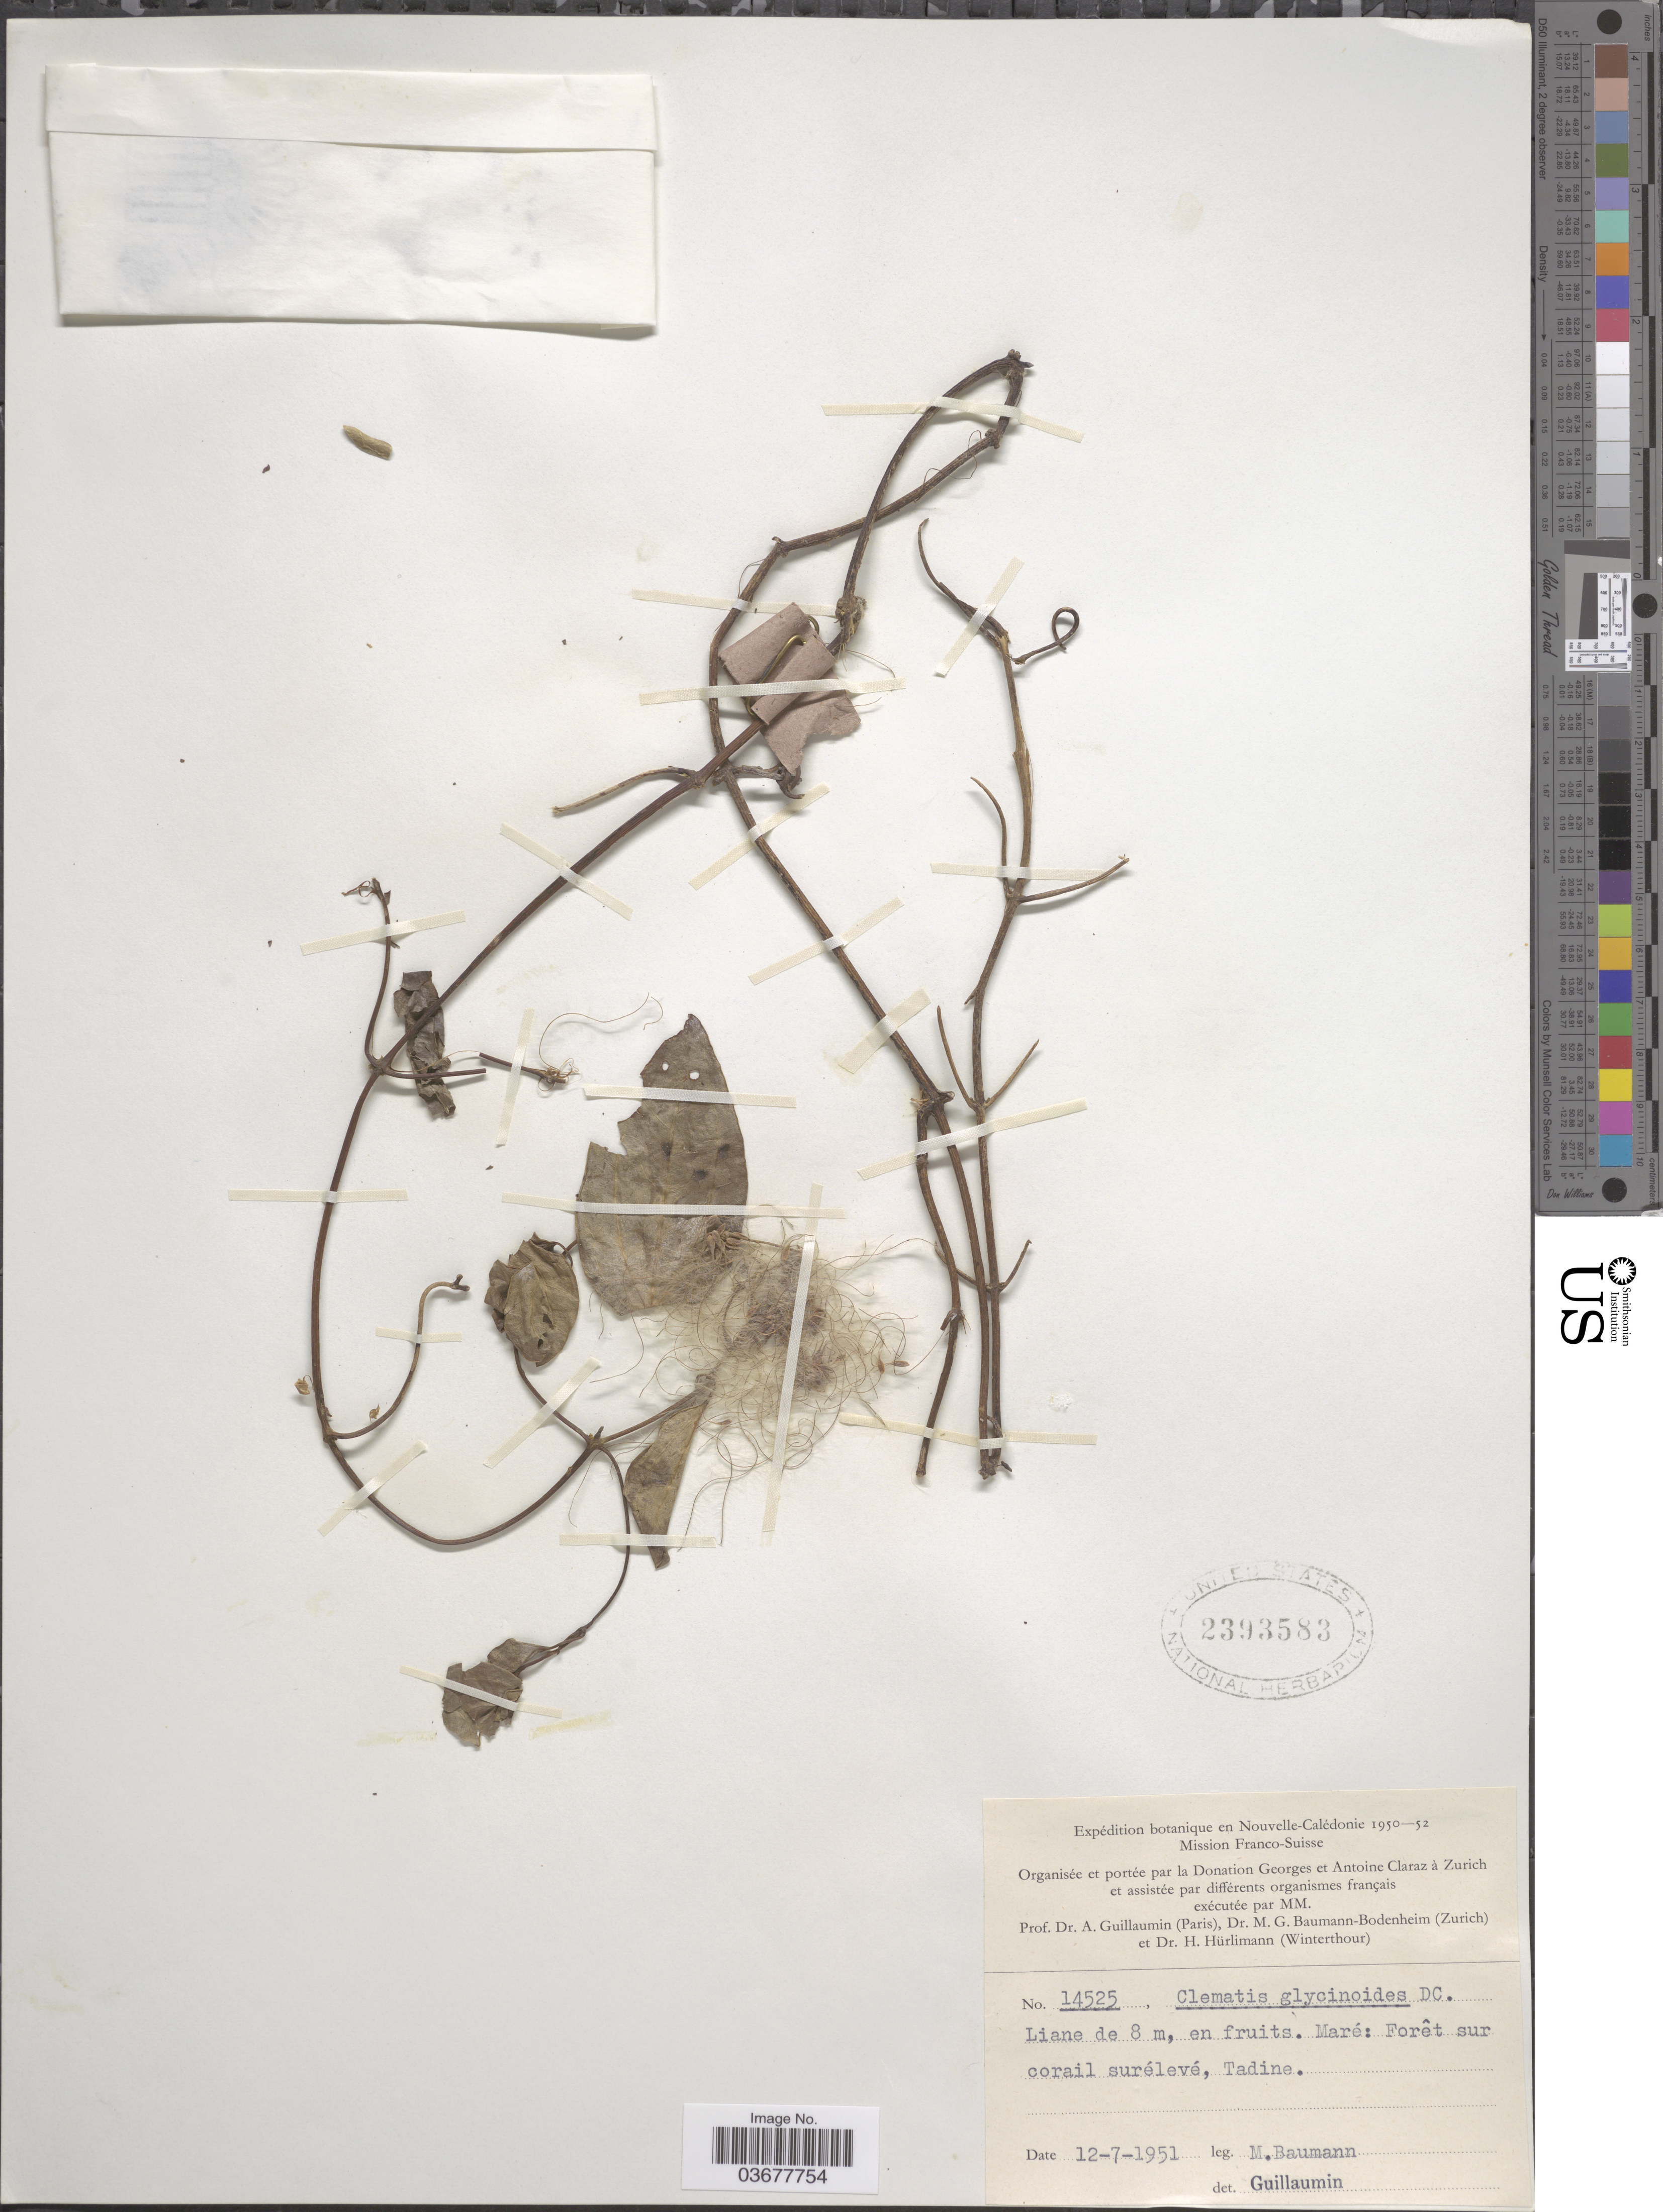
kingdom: Plantae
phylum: Tracheophyta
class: Magnoliopsida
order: Ranunculales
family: Ranunculaceae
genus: Clematis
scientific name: Clematis glycinoides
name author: DC.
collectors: M. Baumann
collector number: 14525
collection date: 1951-07-12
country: New Caledonia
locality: Forêt sur corail surélevé, Tadine.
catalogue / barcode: US 2393583